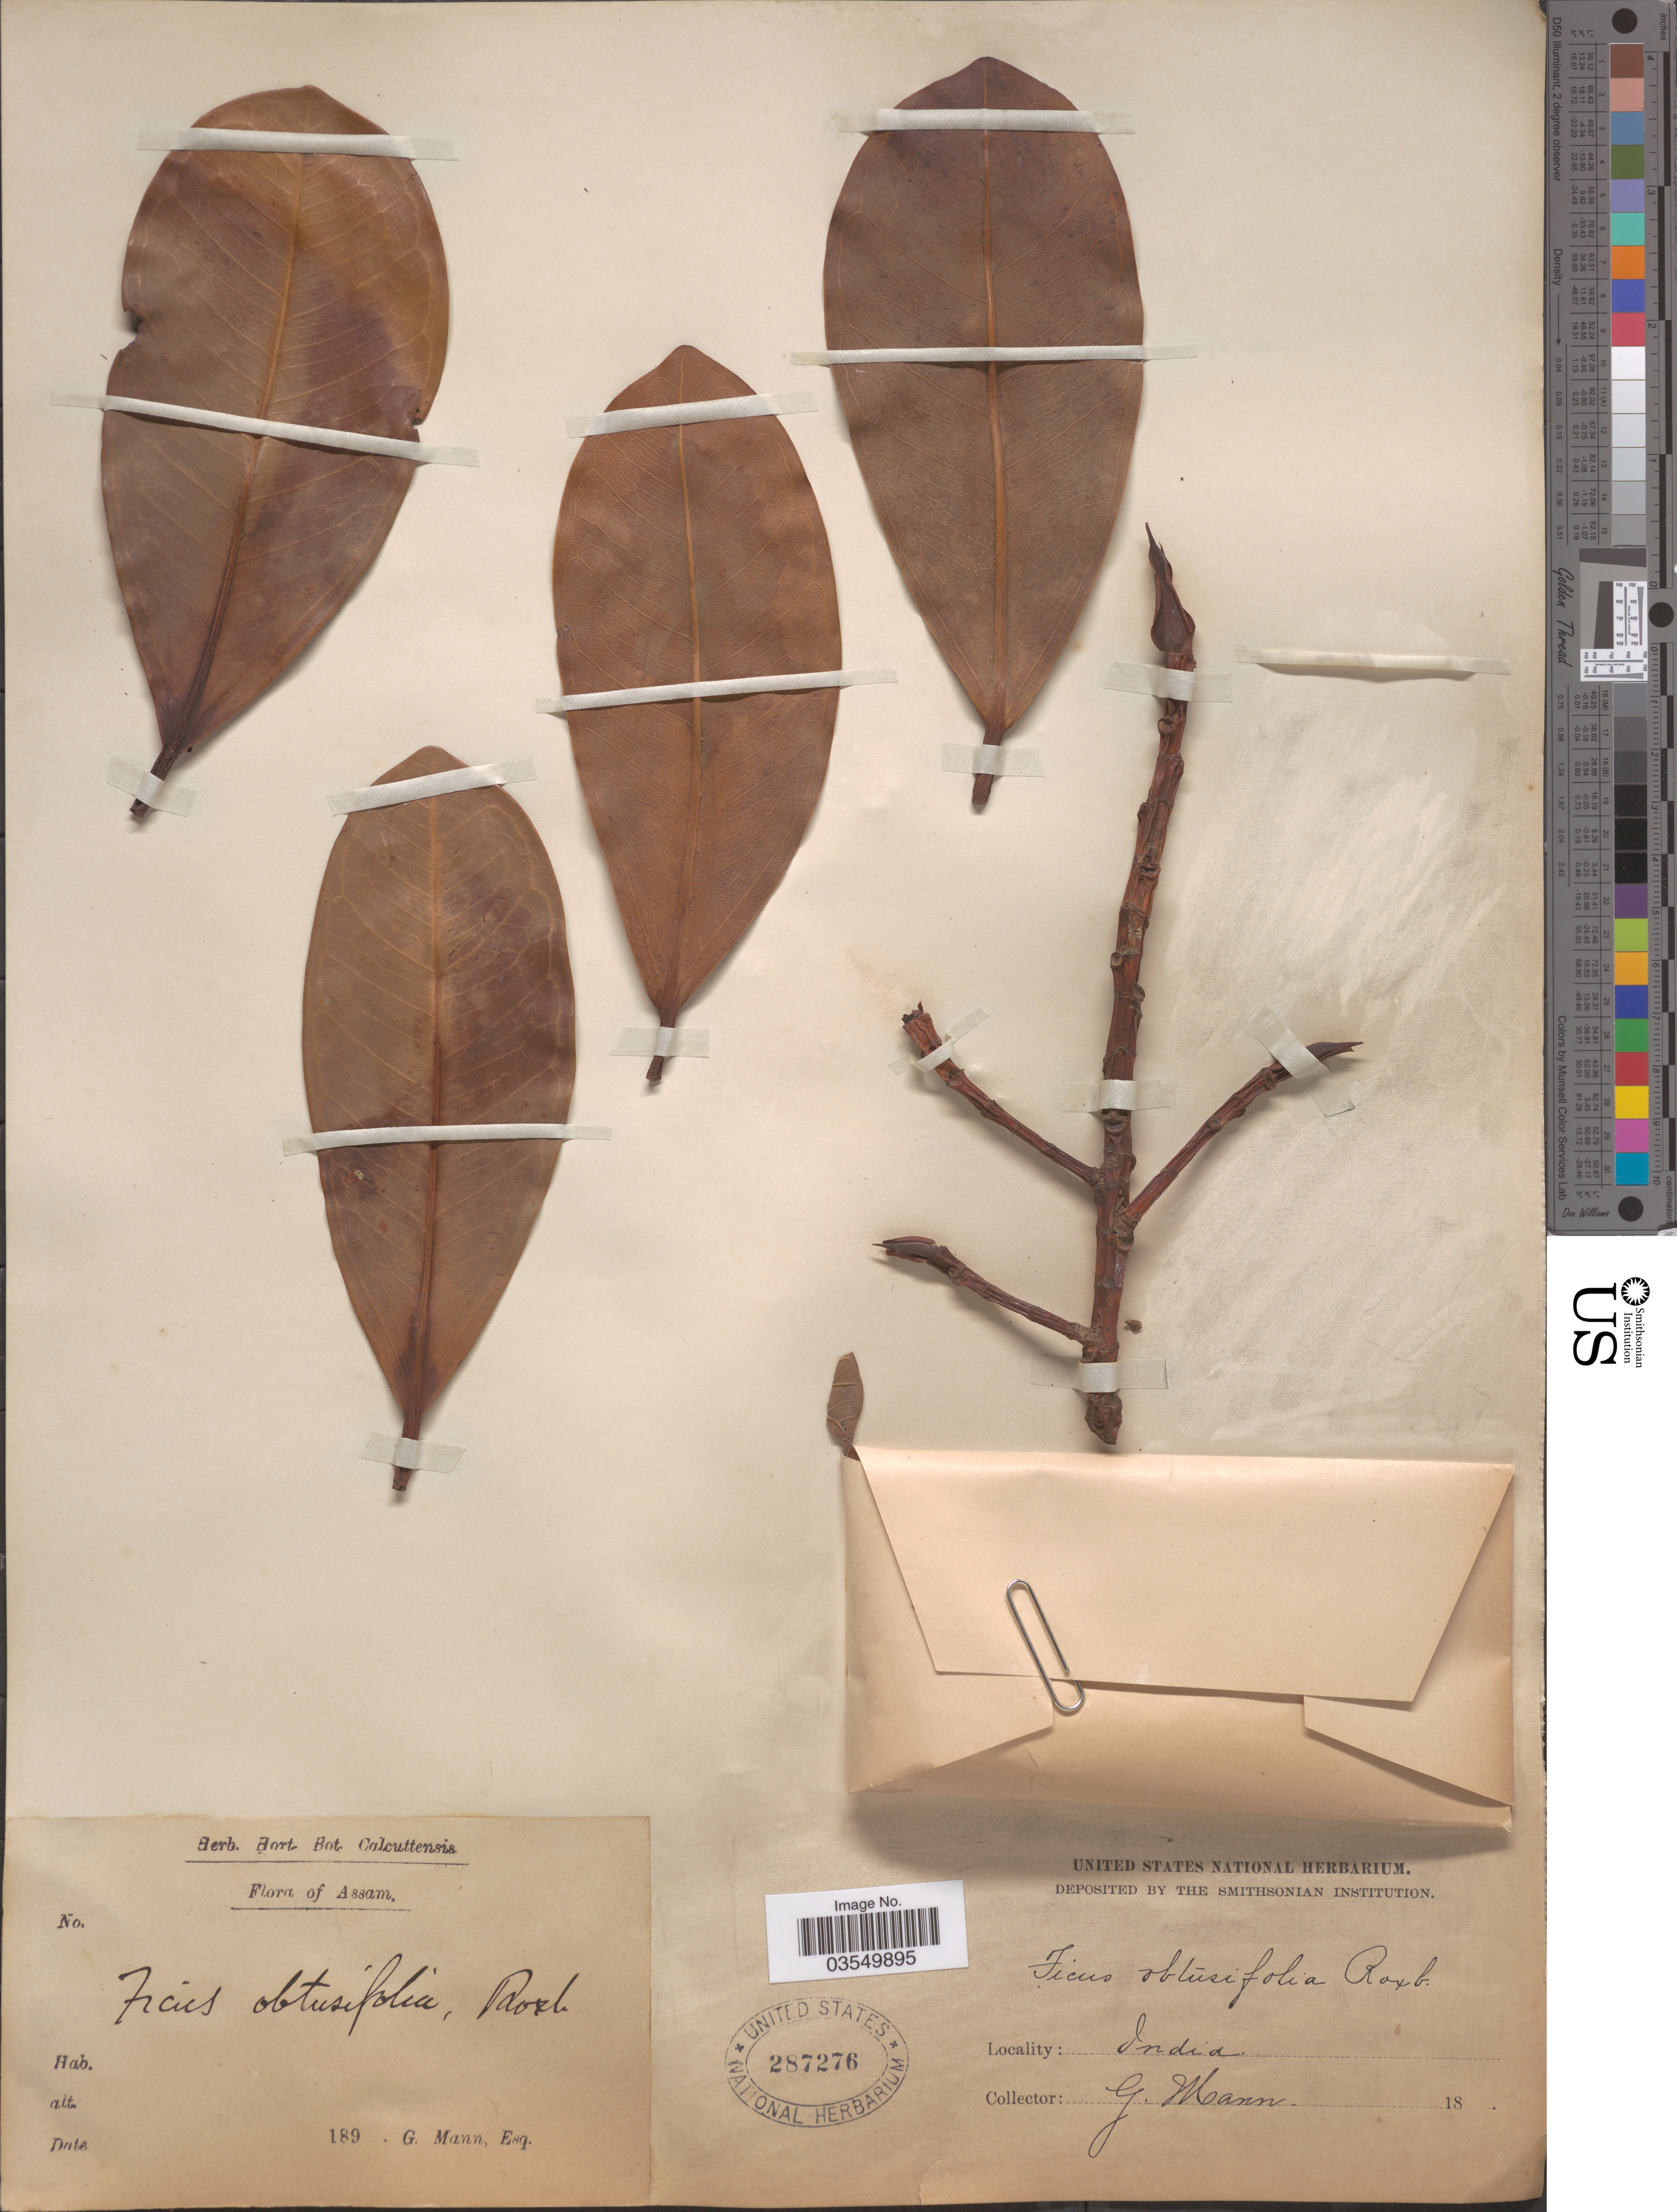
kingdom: Plantae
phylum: Tracheophyta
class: Magnoliopsida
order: Rosales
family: Moraceae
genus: Ficus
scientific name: Ficus curtipes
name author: Corner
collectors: G. Mann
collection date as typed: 189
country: India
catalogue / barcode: US 287276